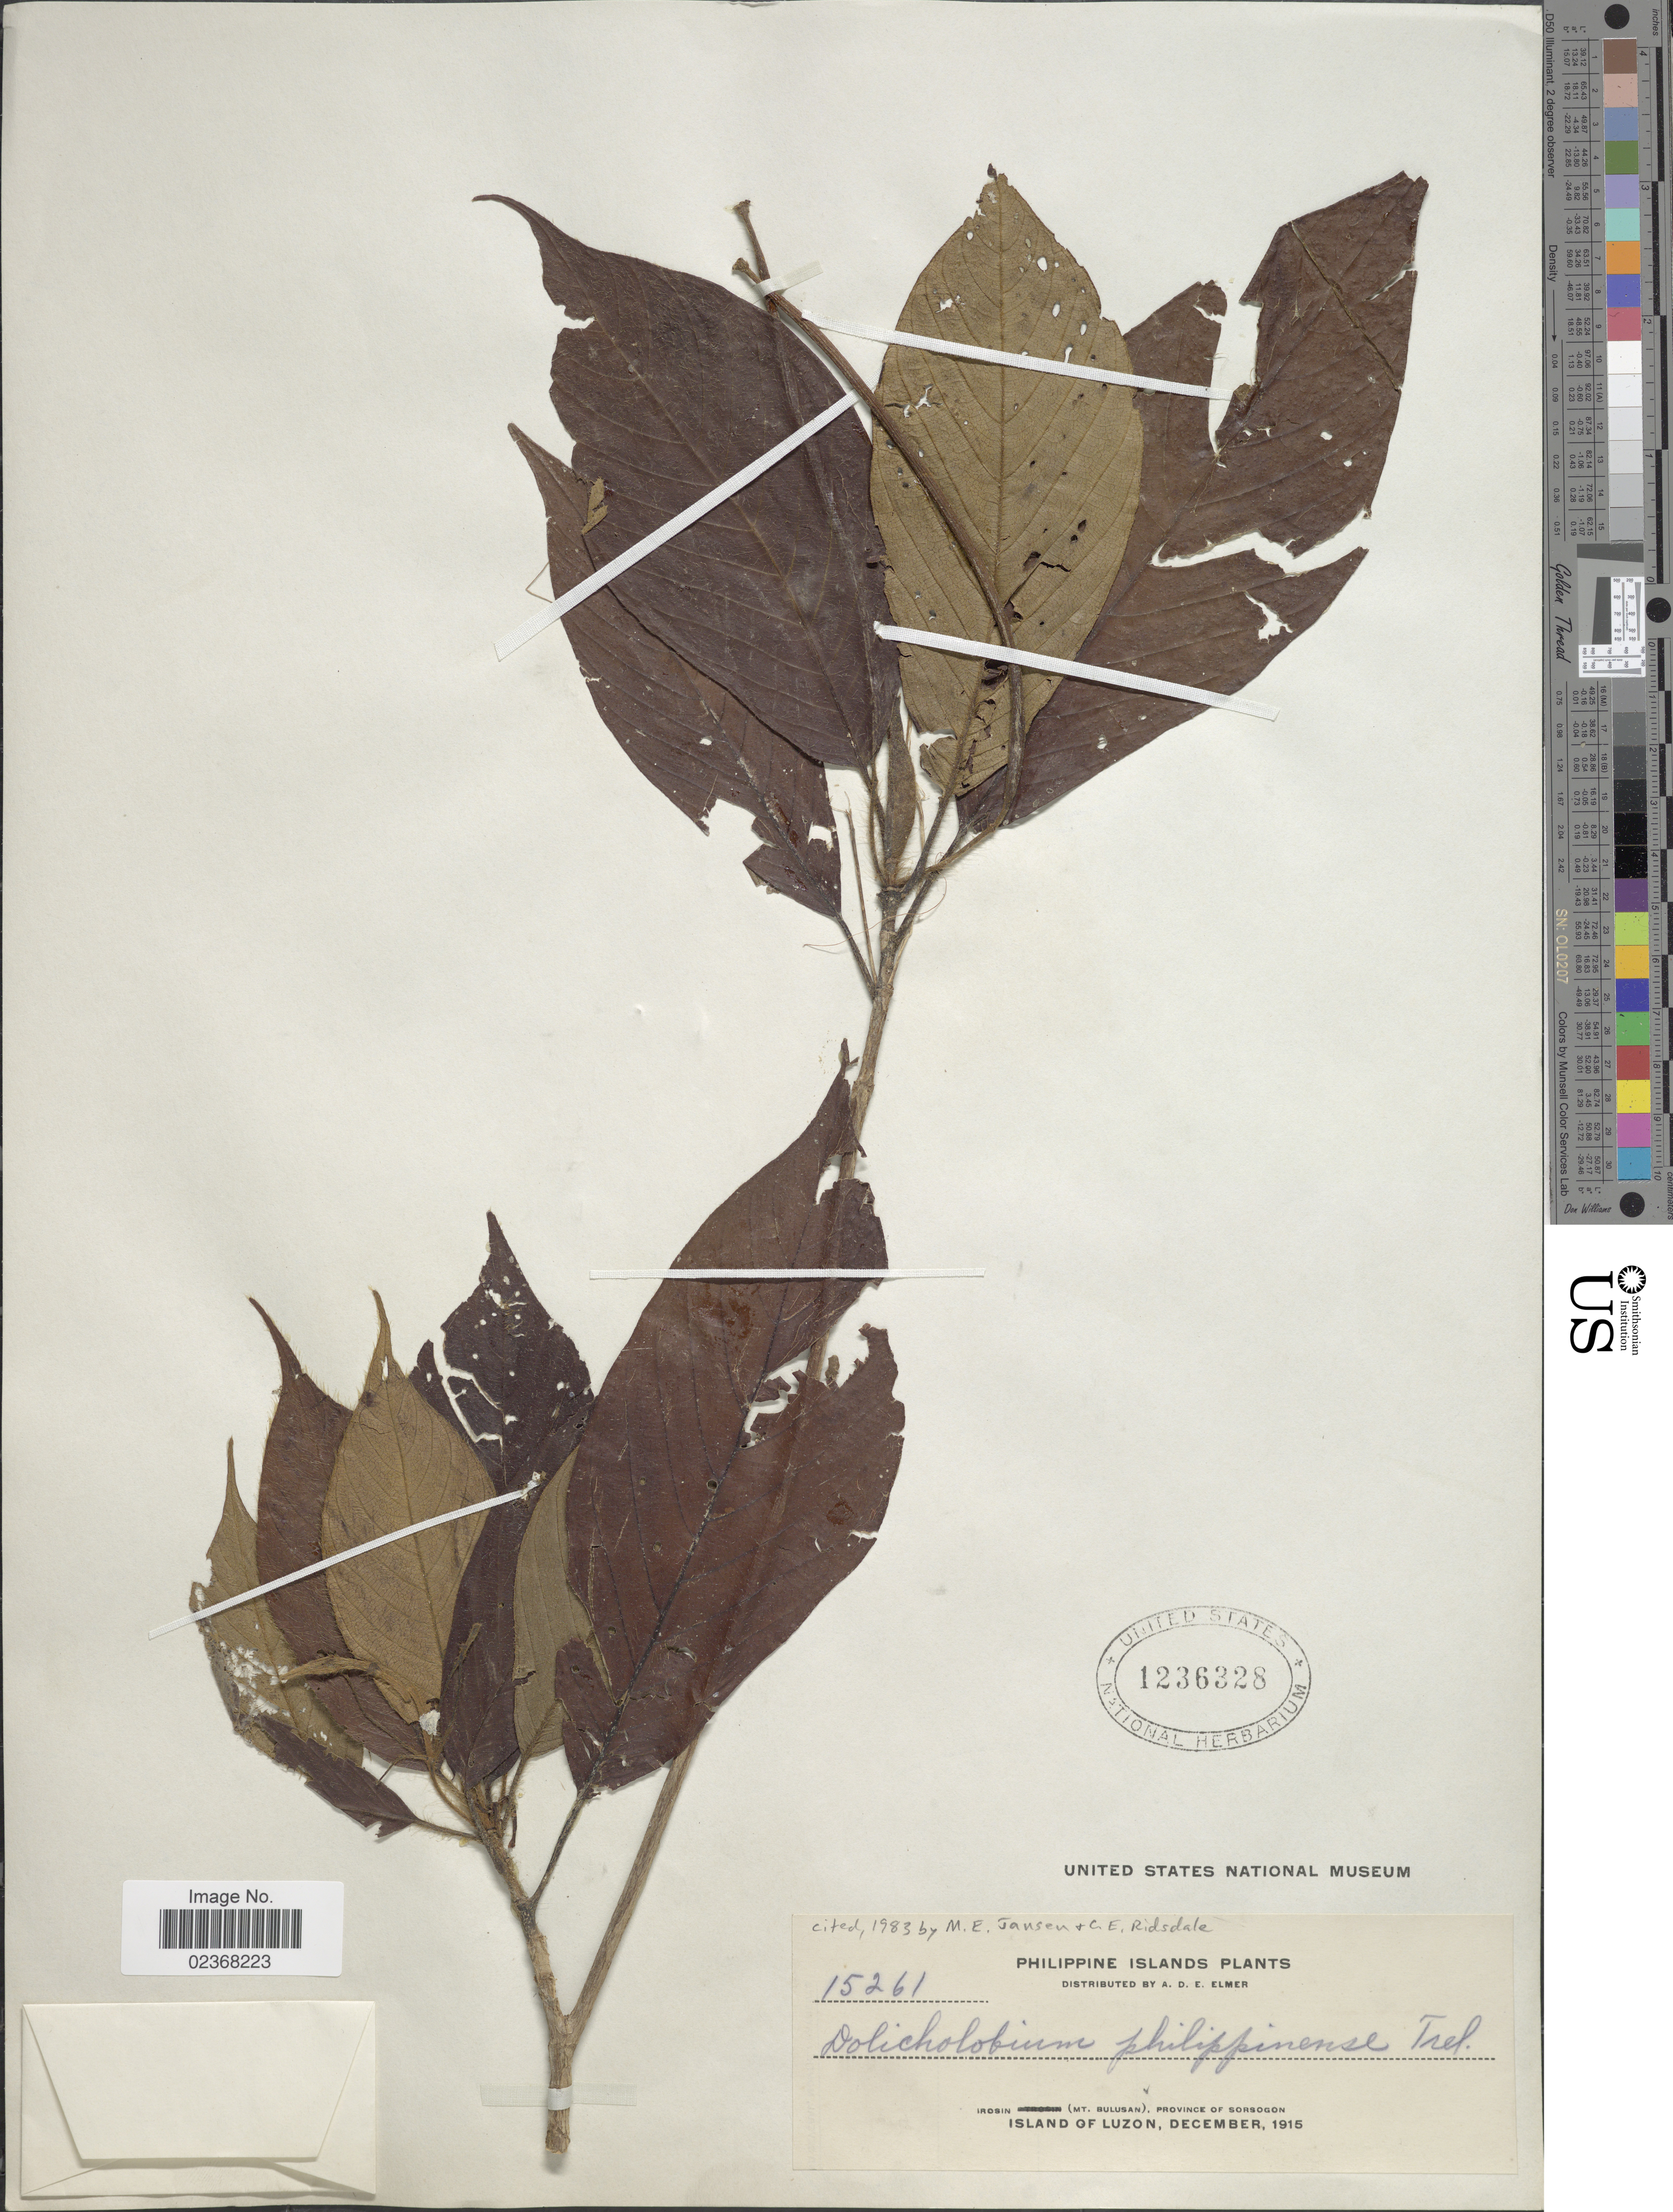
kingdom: Plantae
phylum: Tracheophyta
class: Magnoliopsida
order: Gentianales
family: Rubiaceae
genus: Dolicholobium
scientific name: Dolicholobium philippinense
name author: Trel. in Elmer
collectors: A. D. E. Elmer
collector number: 15261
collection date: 1915-12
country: Philippines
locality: Irosin (Mt. Bulusan) Province of Sorsogon, Island of Luzon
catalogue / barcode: US 1236328